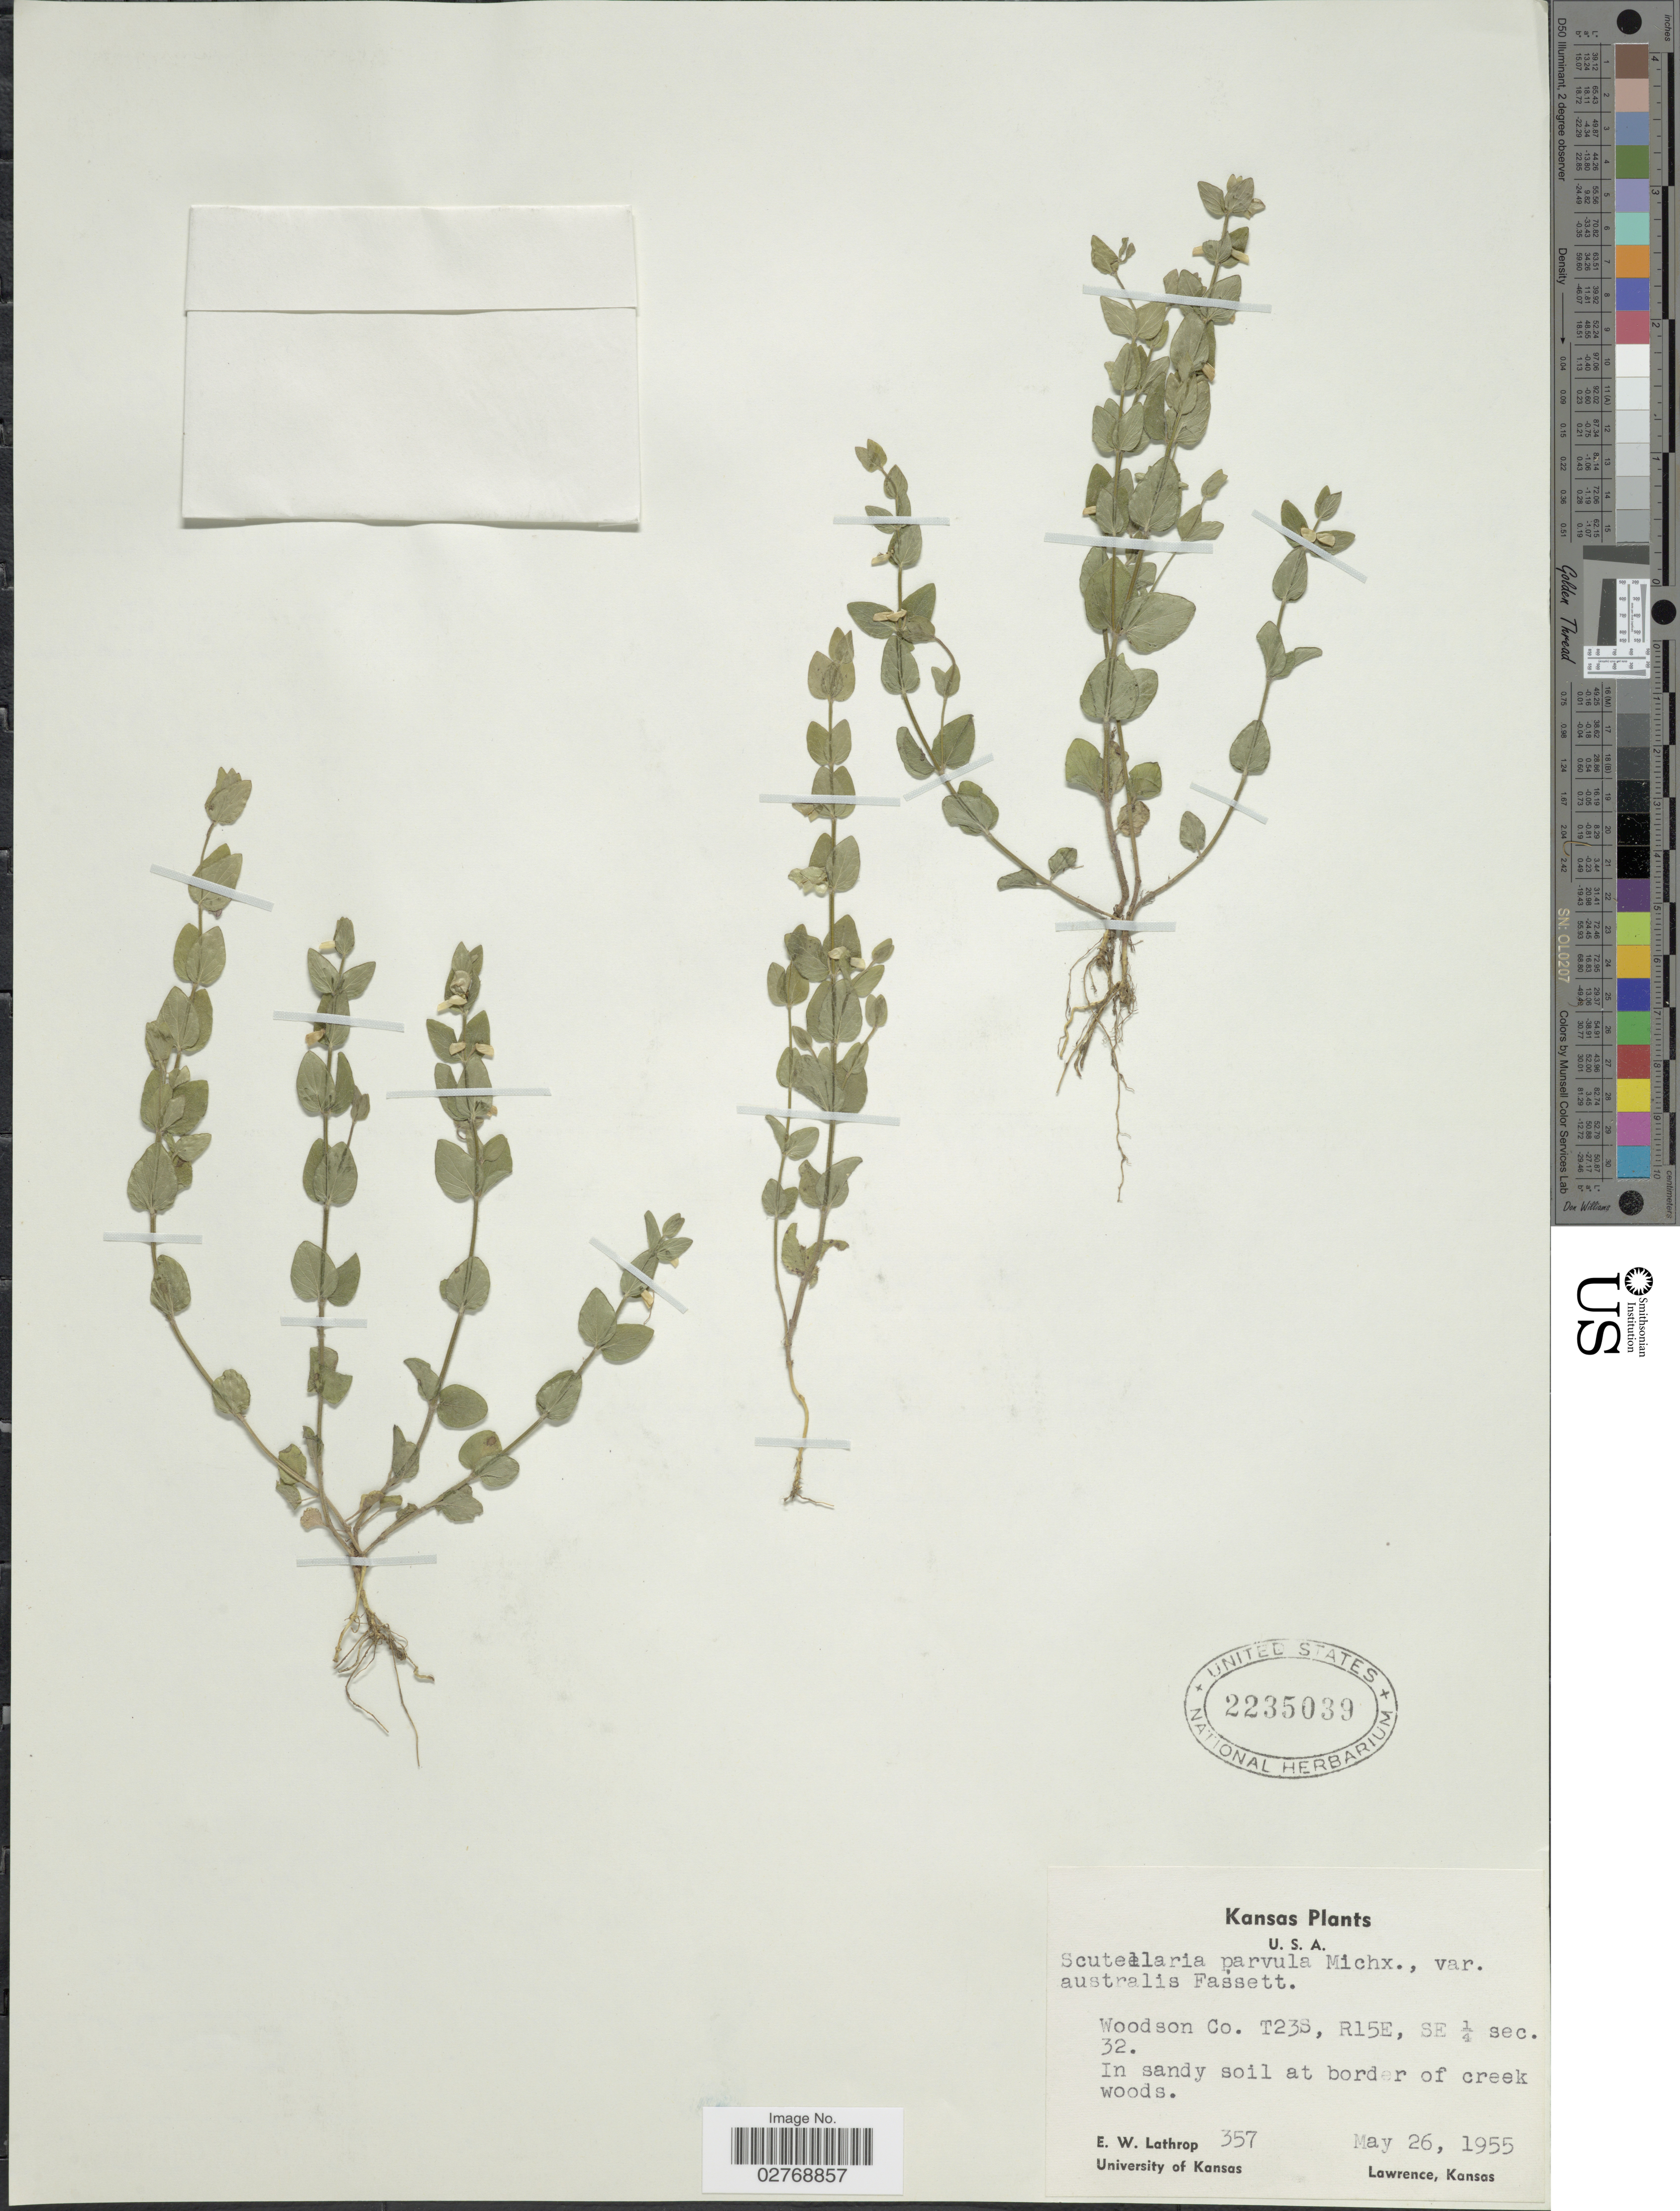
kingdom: Plantae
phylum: Tracheophyta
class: Magnoliopsida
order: Lamiales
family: Lamiaceae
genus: Scutellaria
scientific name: Scutellaria parvula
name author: Michx.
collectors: E. W. Lathrop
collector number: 357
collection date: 1955-05-26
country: United States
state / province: Kansas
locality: Woodson Co. T23S, R15E, SE ¼ SEC. 32.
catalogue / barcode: US 2235039